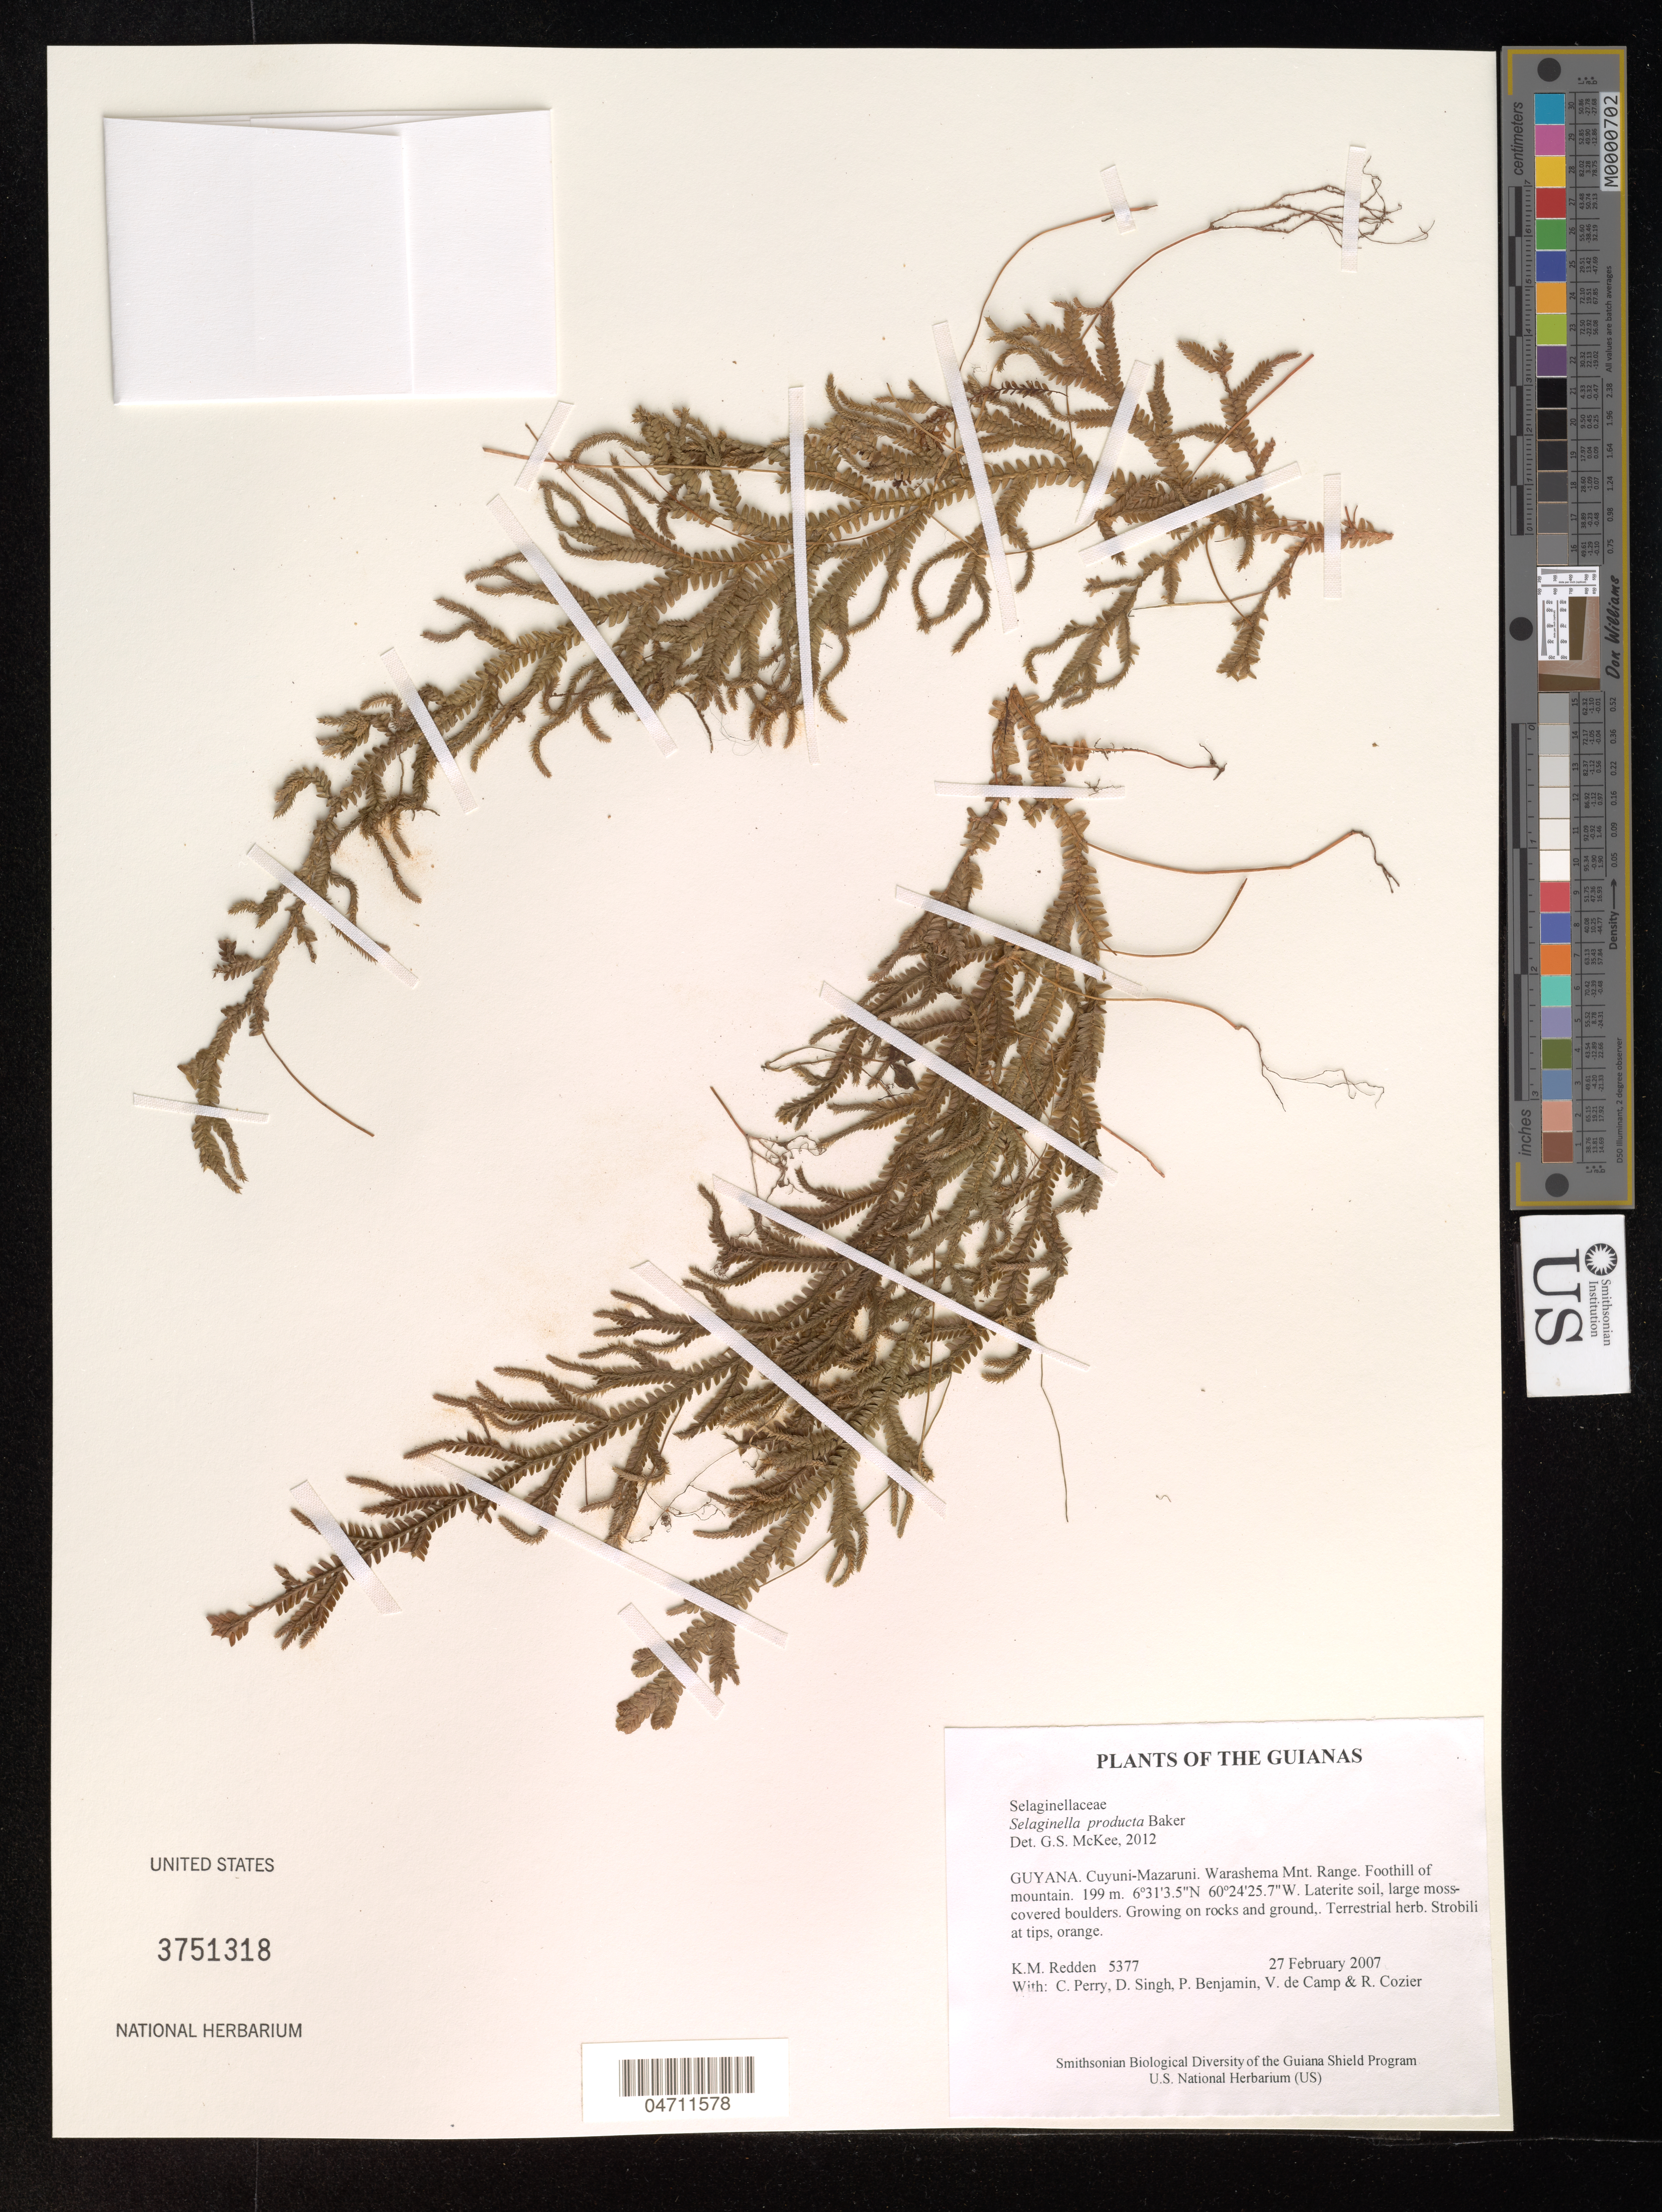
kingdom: Plantae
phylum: Tracheophyta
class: Lycopodiopsida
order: Selaginellales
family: Selaginellaceae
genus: Selaginella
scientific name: Selaginella producta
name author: Baker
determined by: McKee, G. S., (US), NMNH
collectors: K. M. Redden, C. Perry, D. Singh, P. Benjamin, V. De Camp & R. Cozier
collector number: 5377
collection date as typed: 27 February 2007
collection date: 2007-02-27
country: Guyana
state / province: Cuyuni-Mazaruni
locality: Warashema Mnt. Range. Foothill of mountain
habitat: Laterite soil, large moss-covered boulders. Growing on rocks and ground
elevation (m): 199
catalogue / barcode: US 3751318